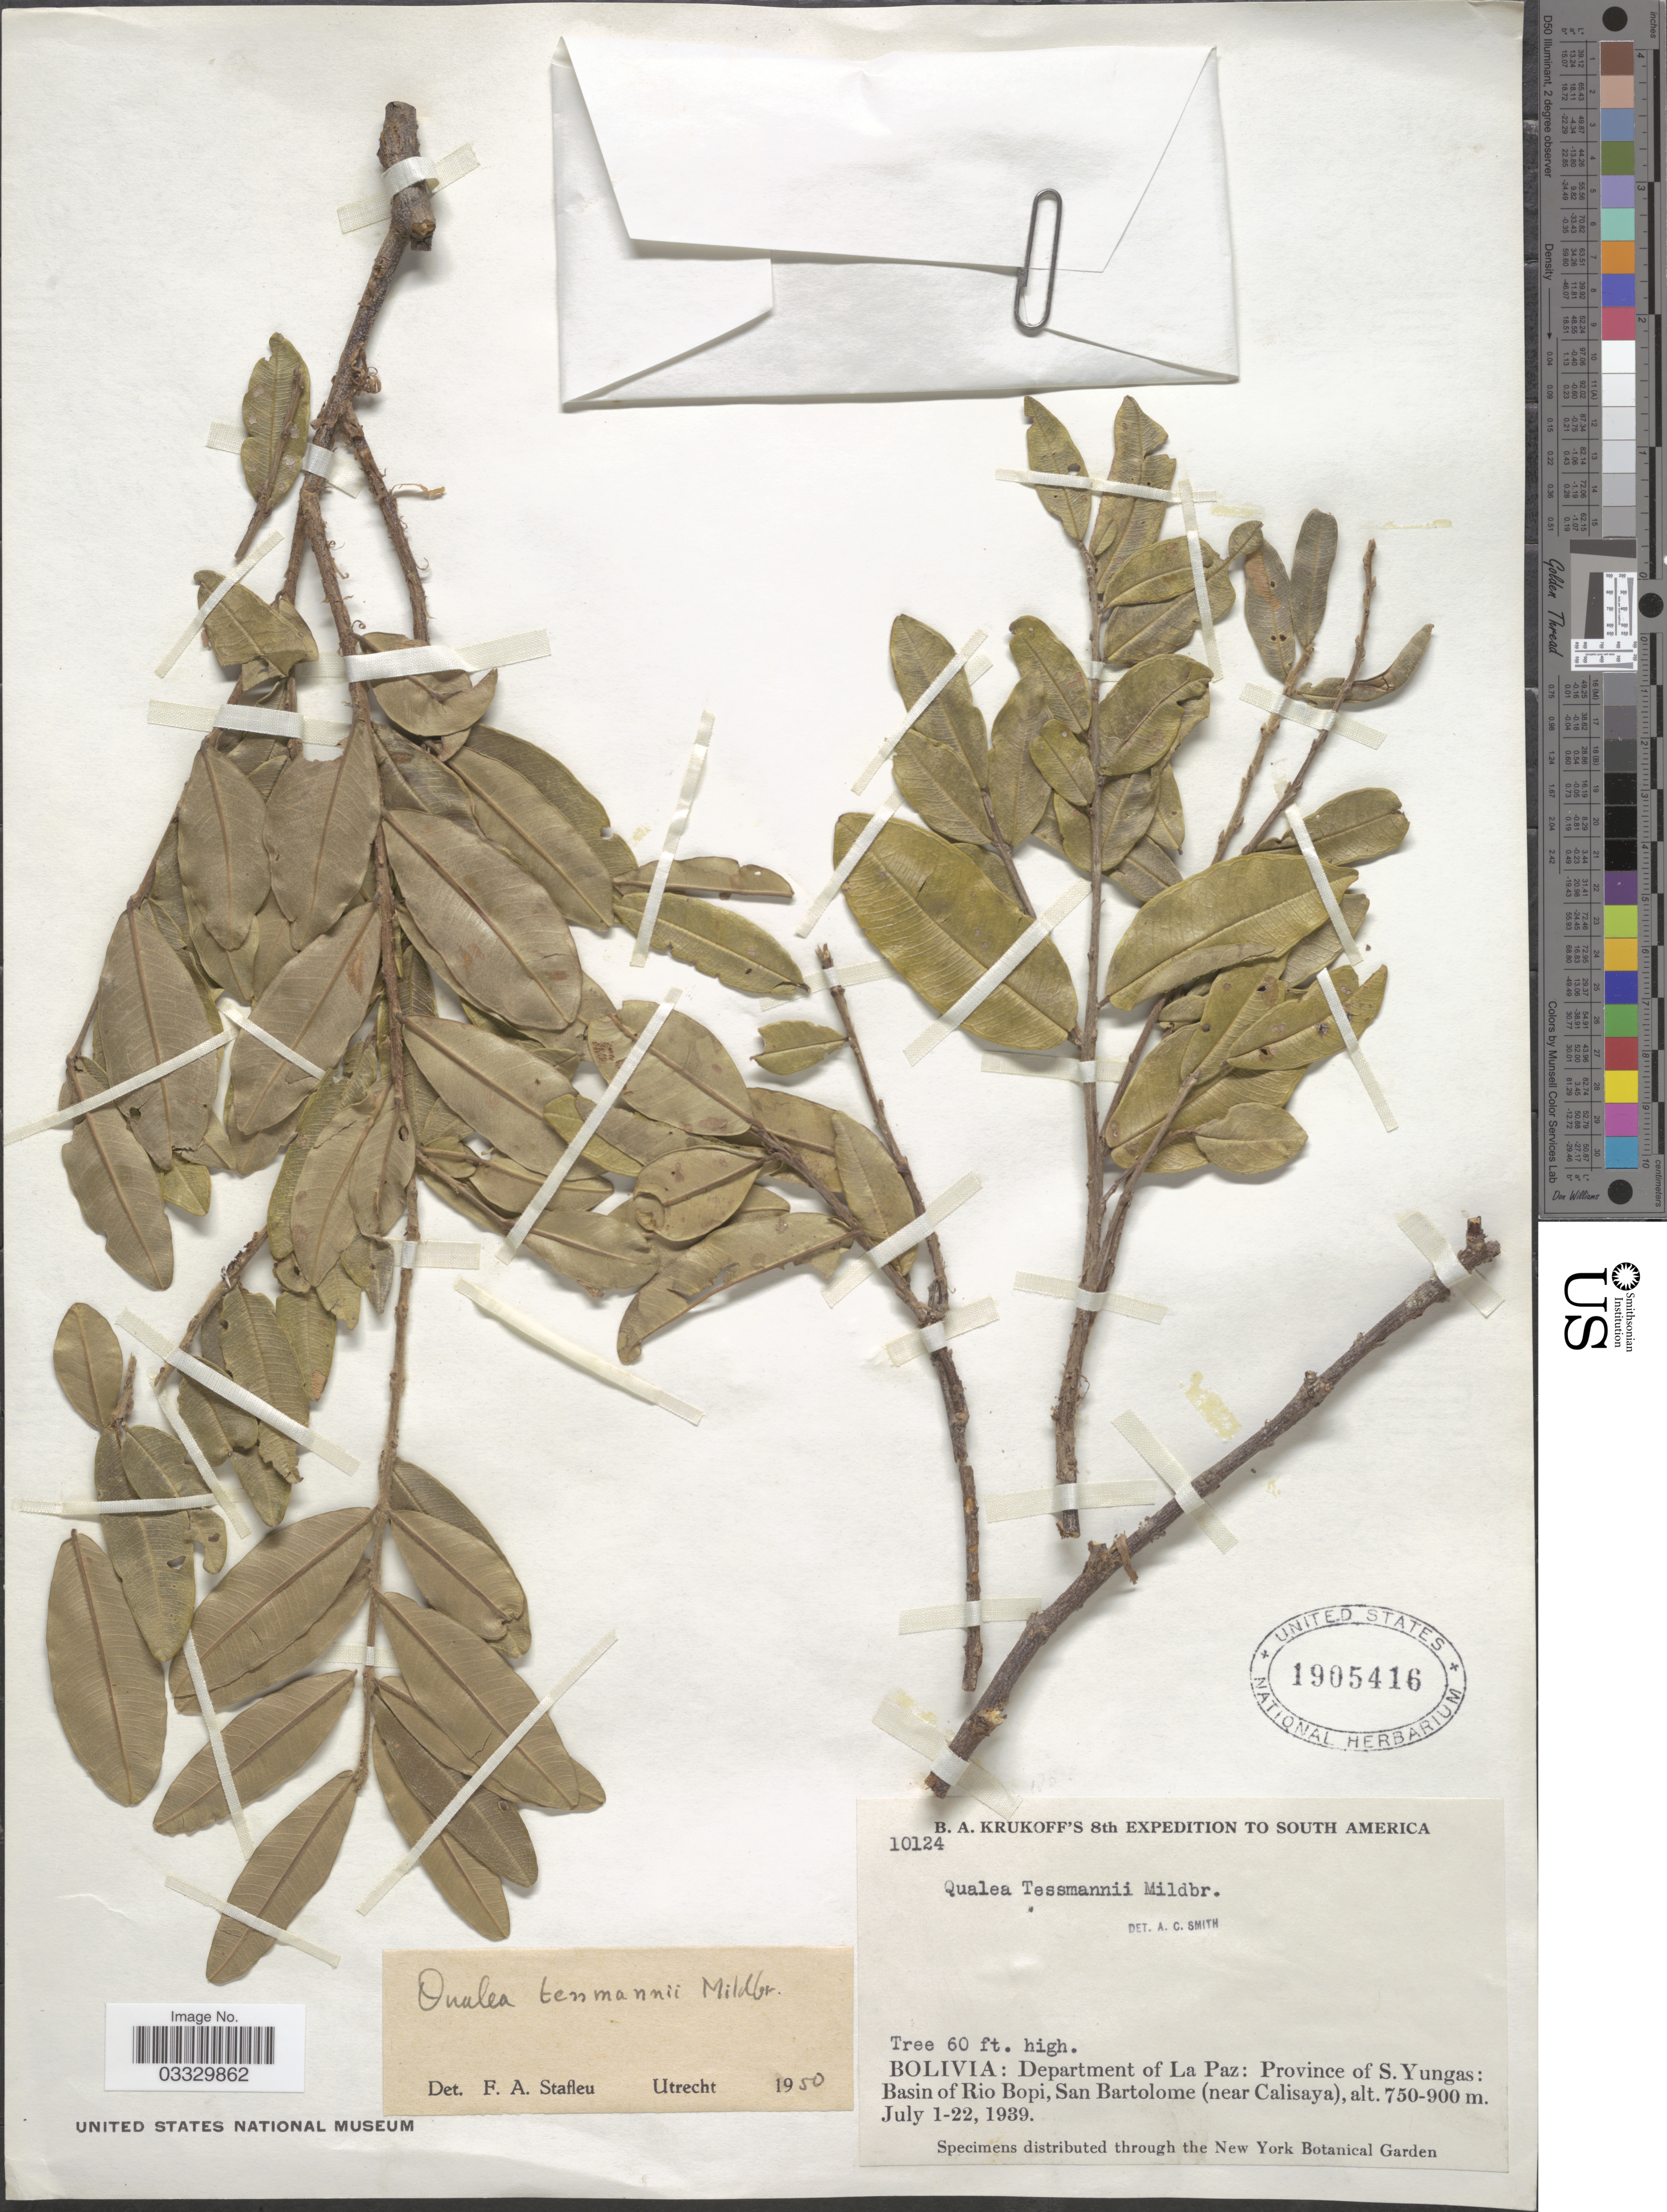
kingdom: Plantae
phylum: Tracheophyta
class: Magnoliopsida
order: Myrtales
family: Vochysiaceae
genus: Qualea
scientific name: Qualea tessmannii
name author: Mildbr.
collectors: B. A. Krukoff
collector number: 10124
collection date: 1939-07-01/1939-07-22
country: Bolivia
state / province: La Paz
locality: Department of La Paz: Province of S. Yungas: Basin of Rio Bopi, San Bartolome (near Calisaya).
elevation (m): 750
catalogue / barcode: US 1905416